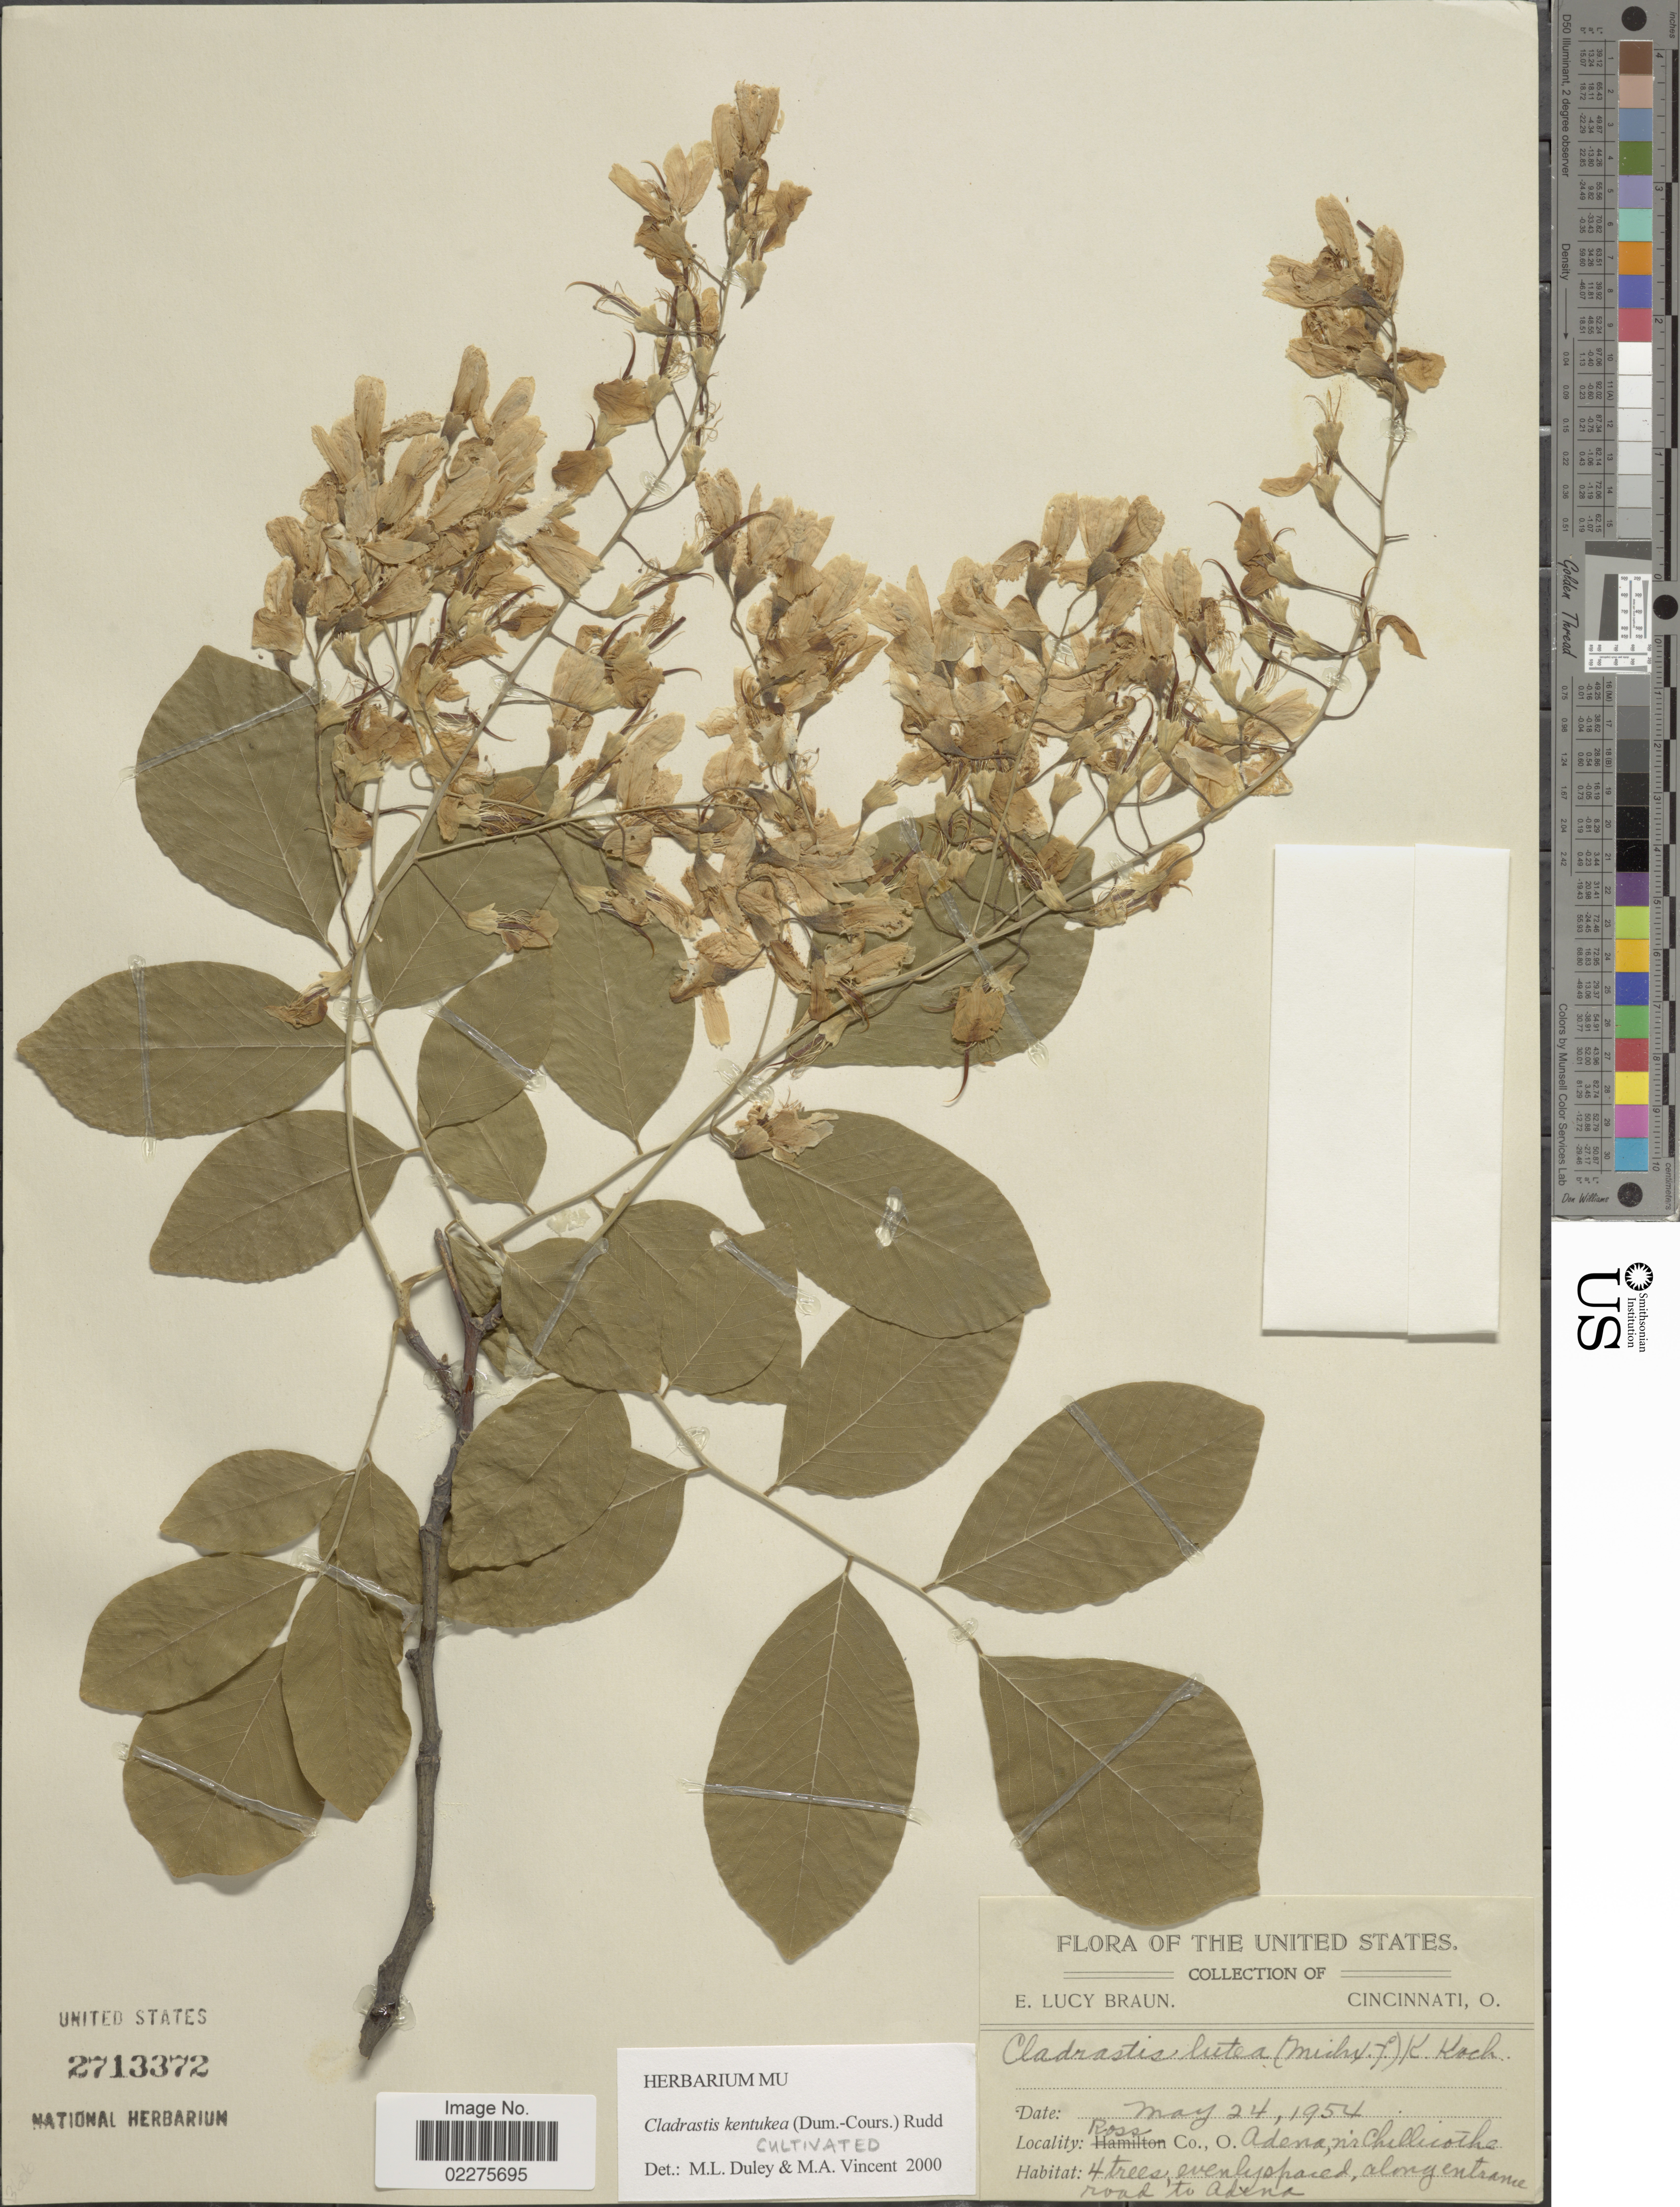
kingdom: Plantae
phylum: Tracheophyta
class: Magnoliopsida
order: Fabales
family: Fabaceae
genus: Cladrastis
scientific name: Cladrastis kentukea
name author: (Dum. Cours.) Rudd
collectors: E. L. Braun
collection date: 1954-05-24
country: United States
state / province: Ohio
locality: Ross Co., Adena, nr Chillicothe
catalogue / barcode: US 2713372